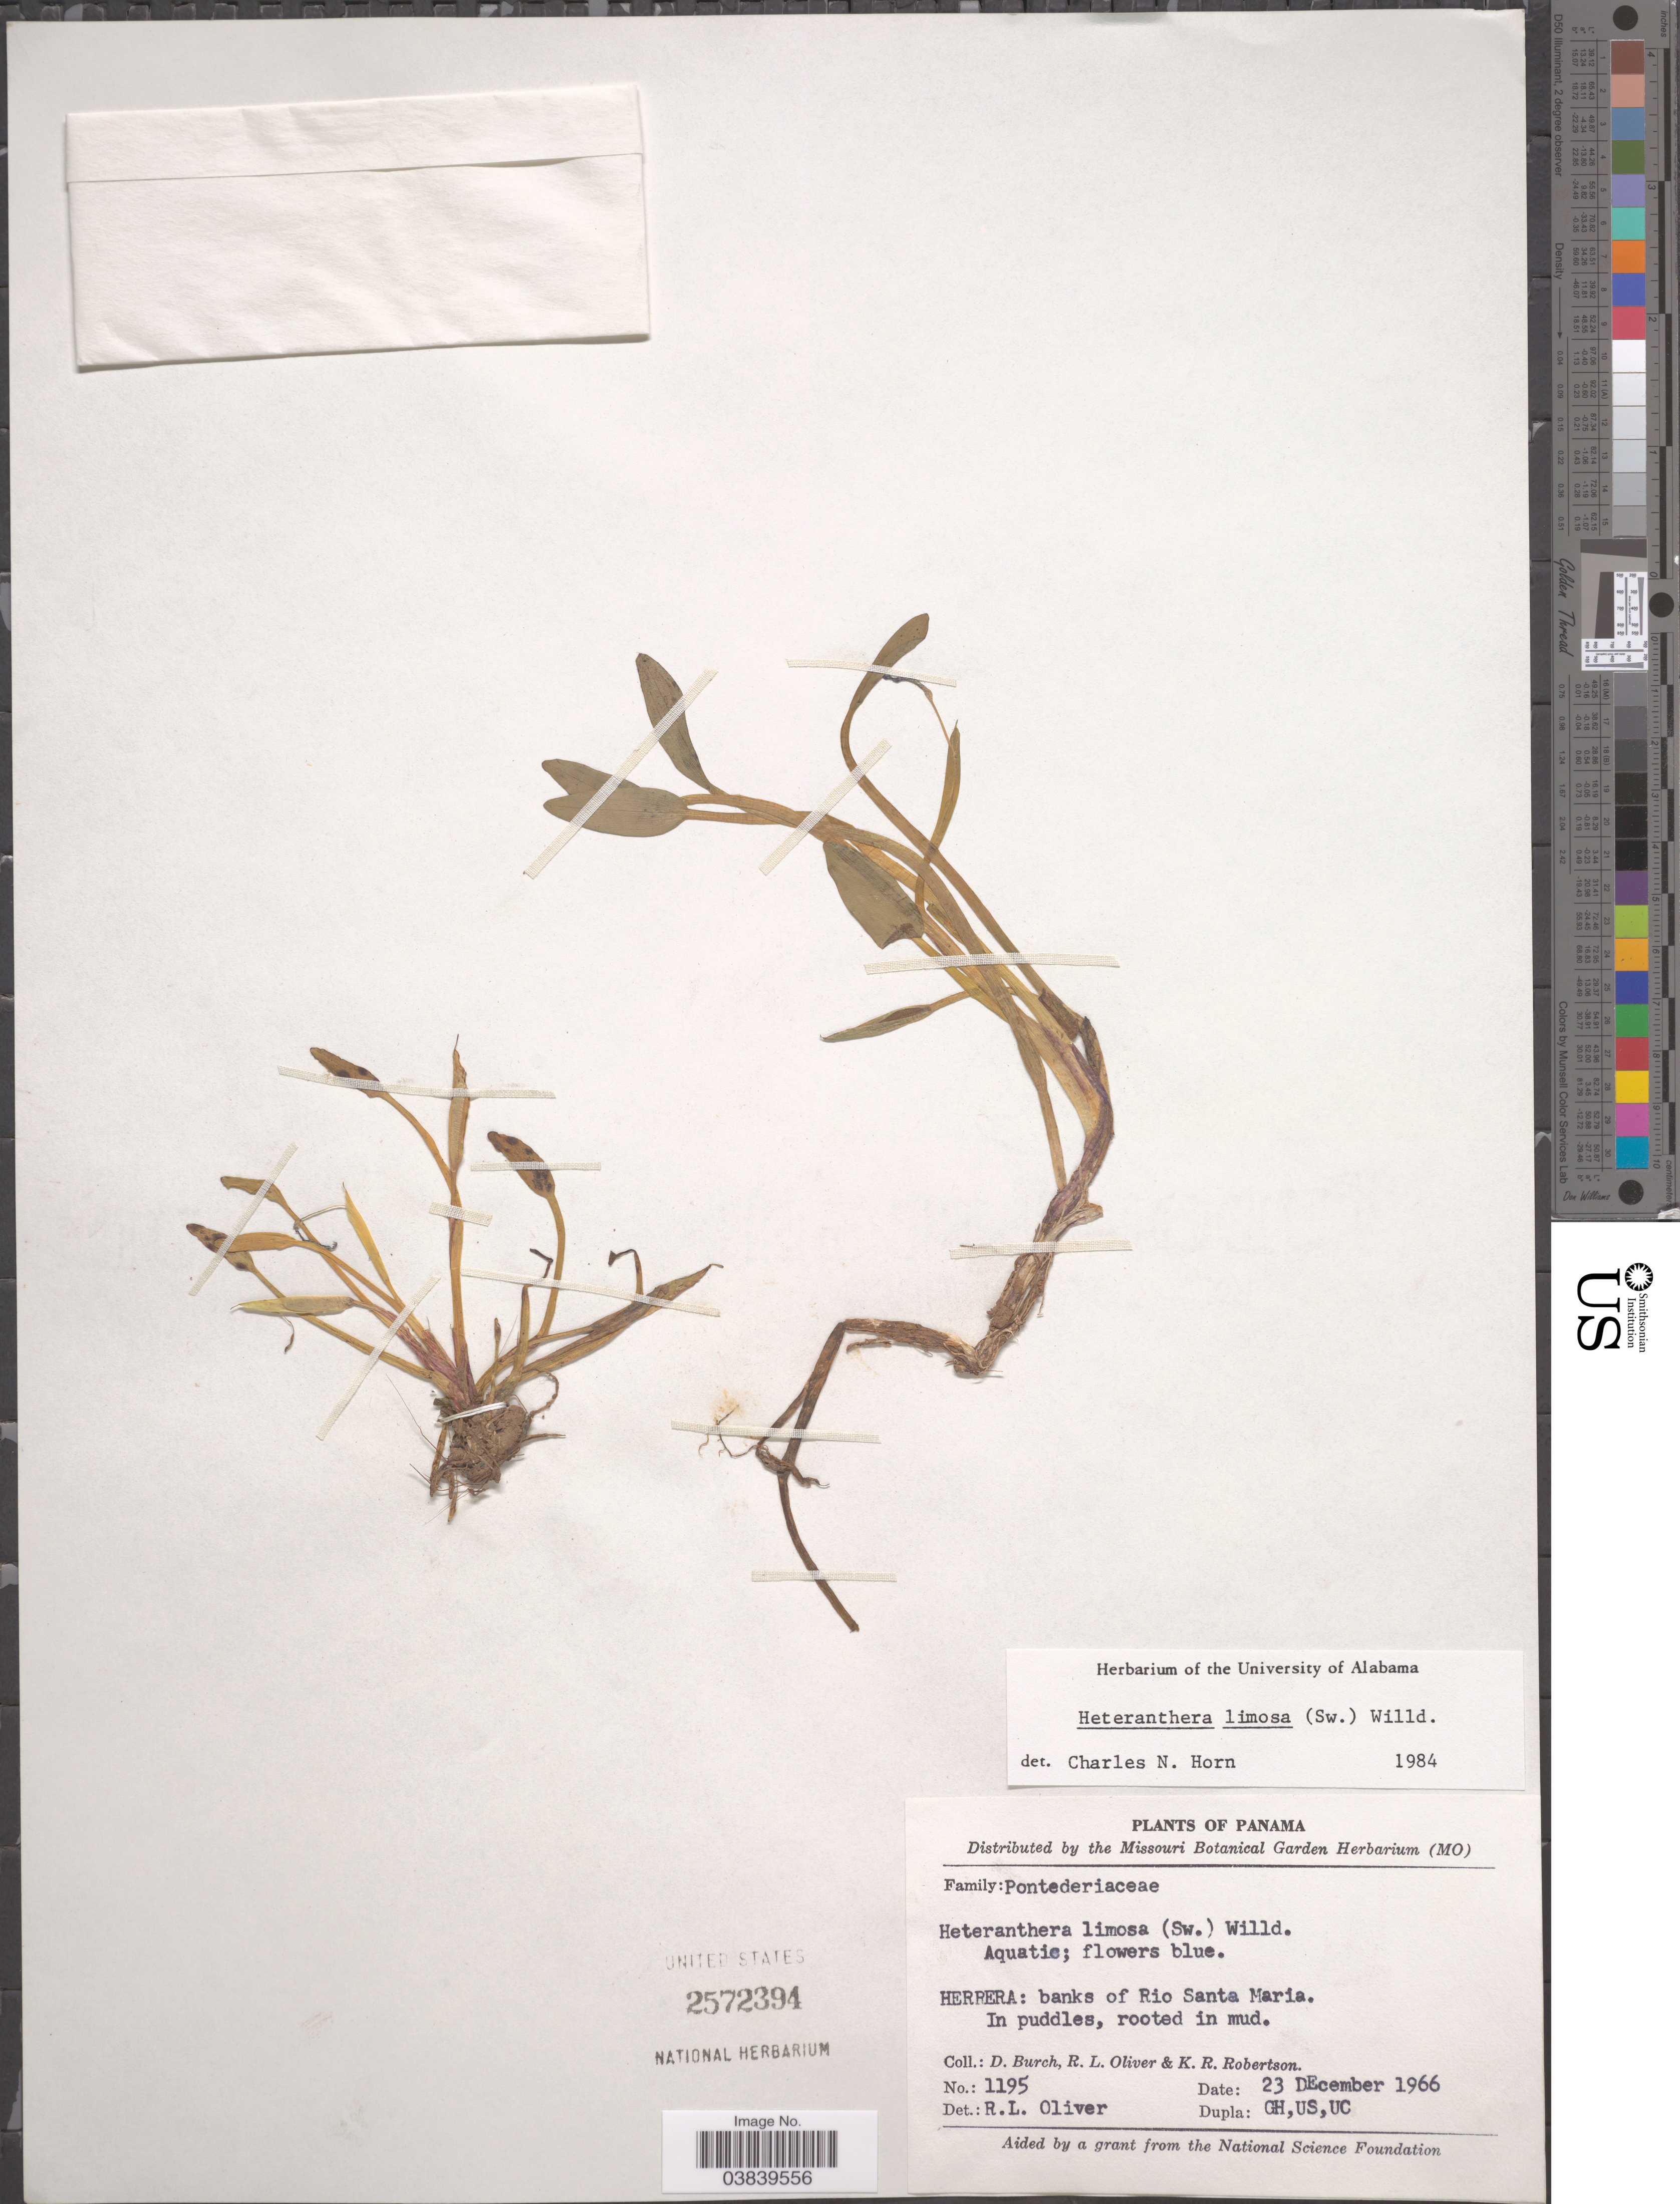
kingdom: Plantae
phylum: Tracheophyta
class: Liliopsida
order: Commelinales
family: Pontederiaceae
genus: Heteranthera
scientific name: Heteranthera limosa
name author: (Sw.) Willd.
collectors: D. Burch, R. Oliver & K. Robertson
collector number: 1195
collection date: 1966-12-23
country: Panama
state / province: Herrera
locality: Banks of Rio Santa Maria.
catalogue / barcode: US 2572394